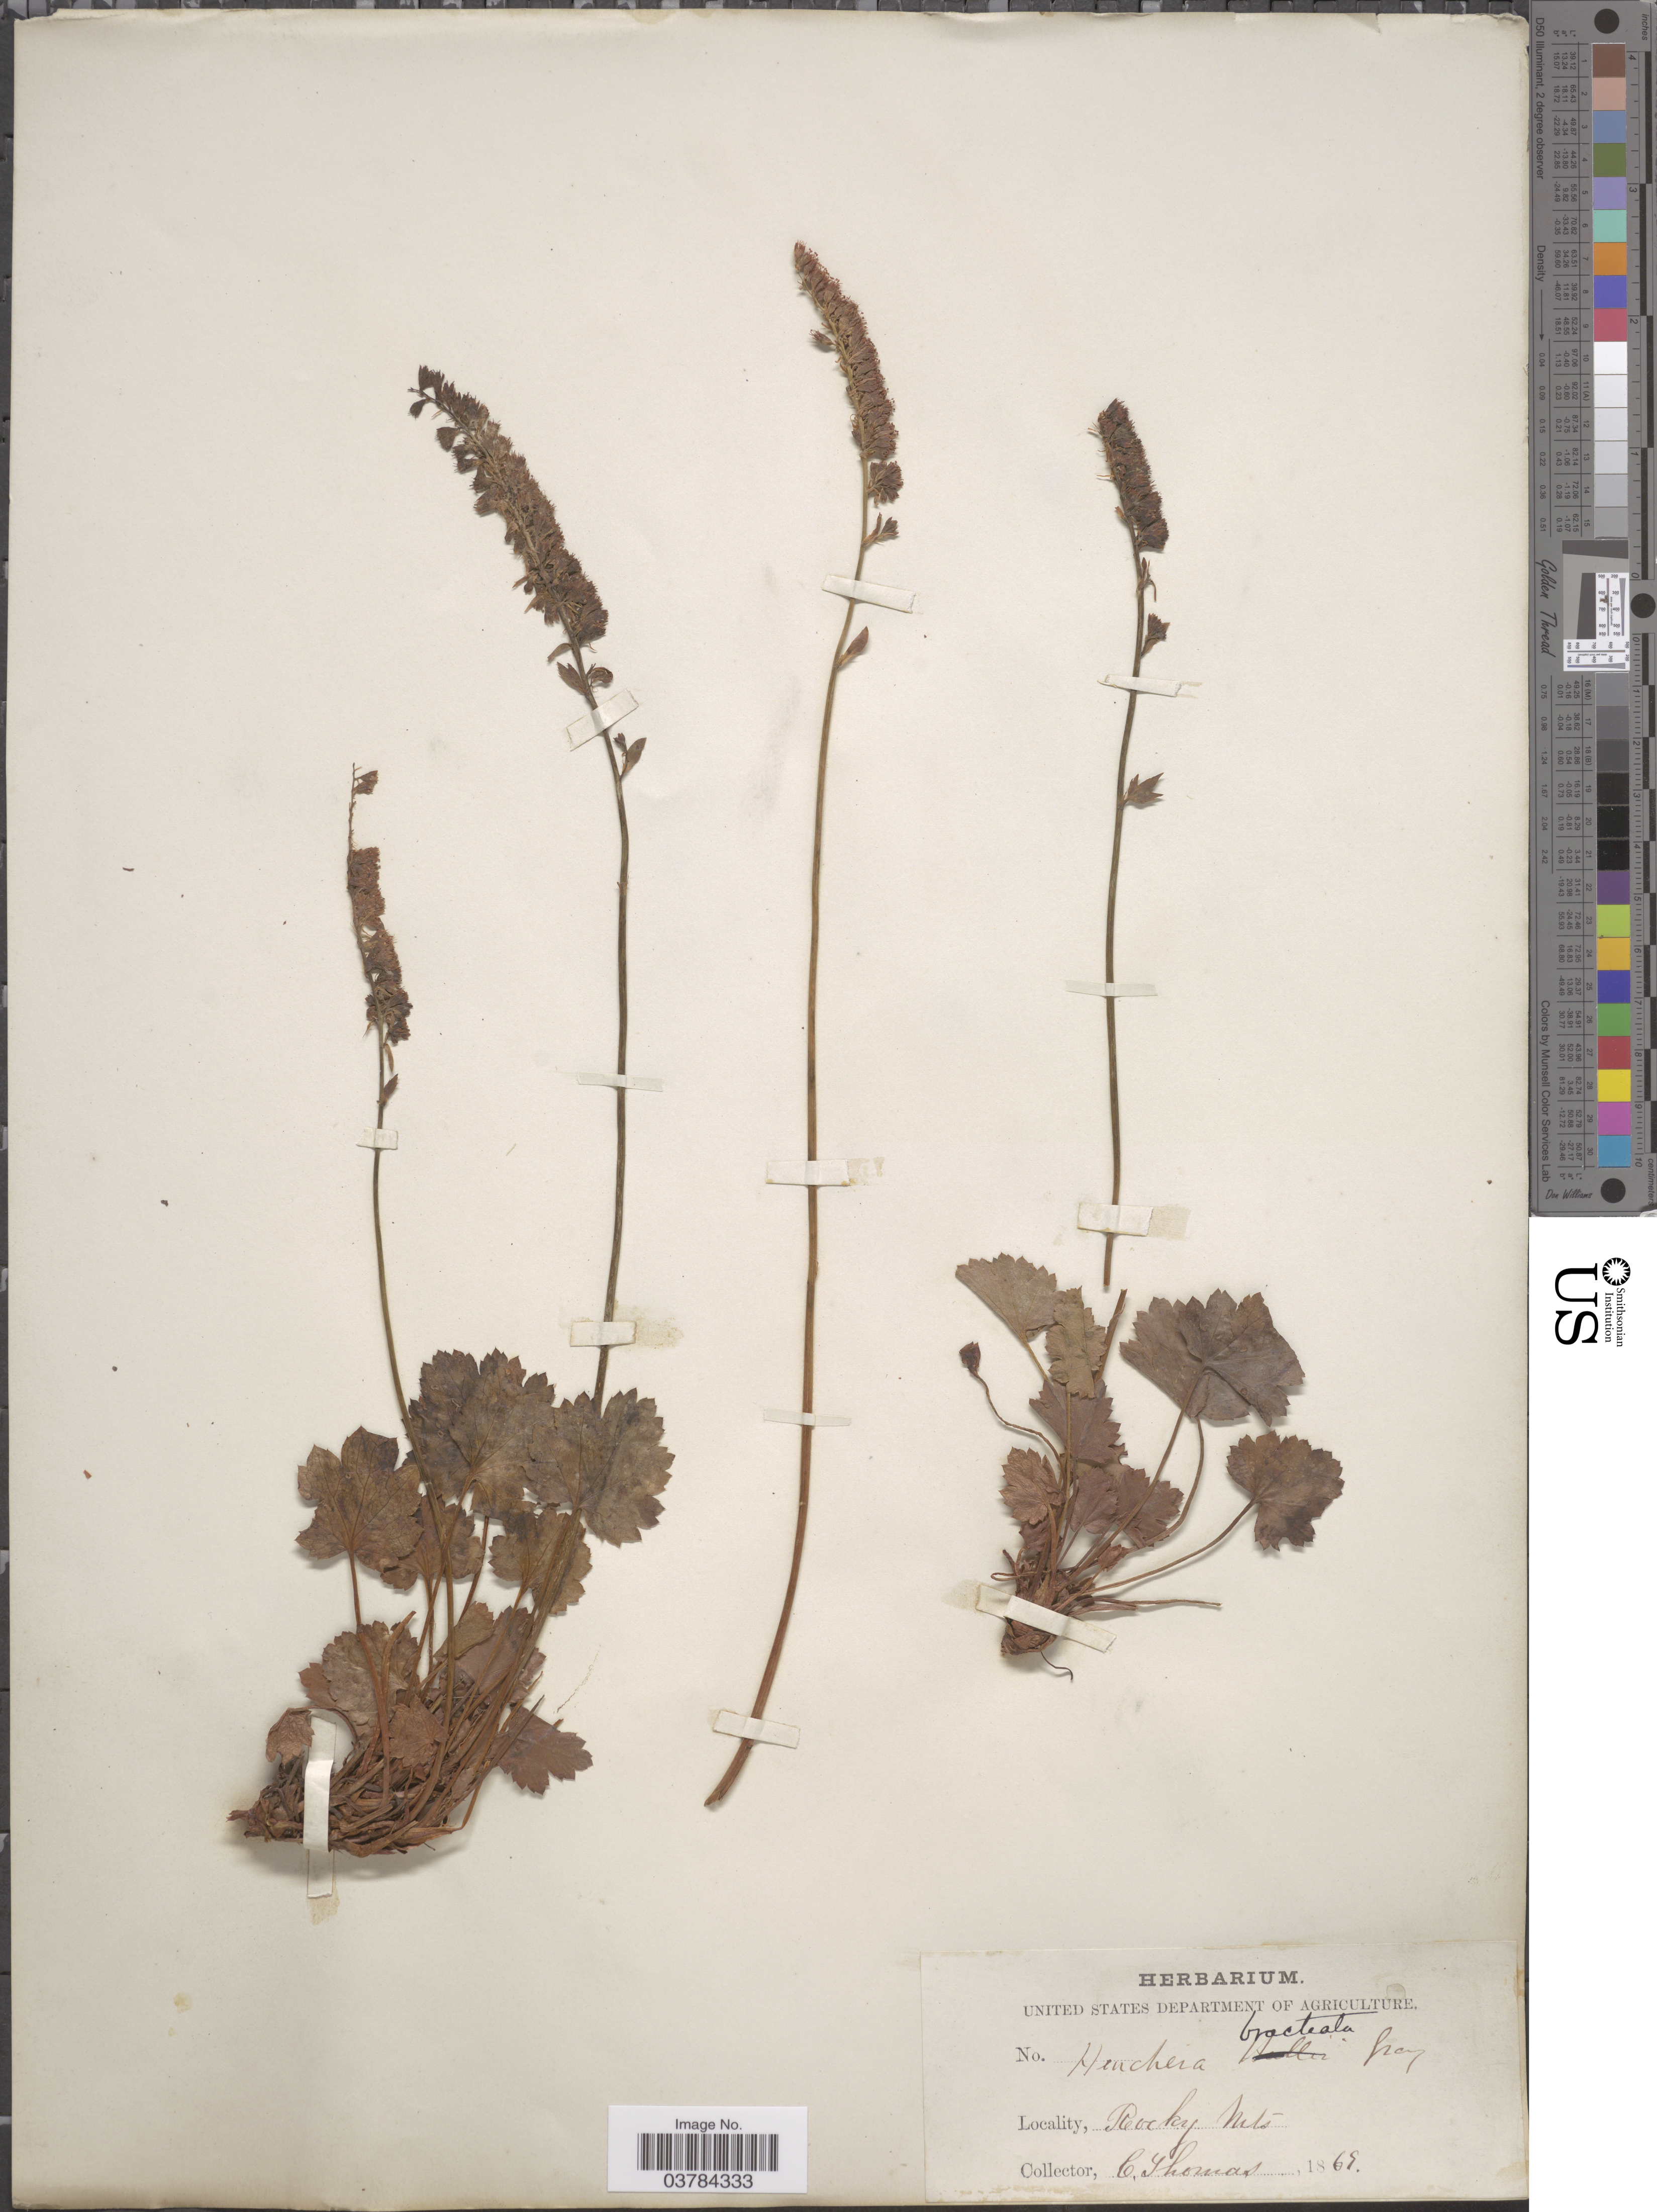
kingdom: Plantae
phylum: Tracheophyta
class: Magnoliopsida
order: Saxifragales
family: Saxifragaceae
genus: Heuchera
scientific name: Heuchera bracteata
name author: (Torr.) Ser.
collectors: C. Thomas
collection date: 1869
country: United States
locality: Rocky Mts.